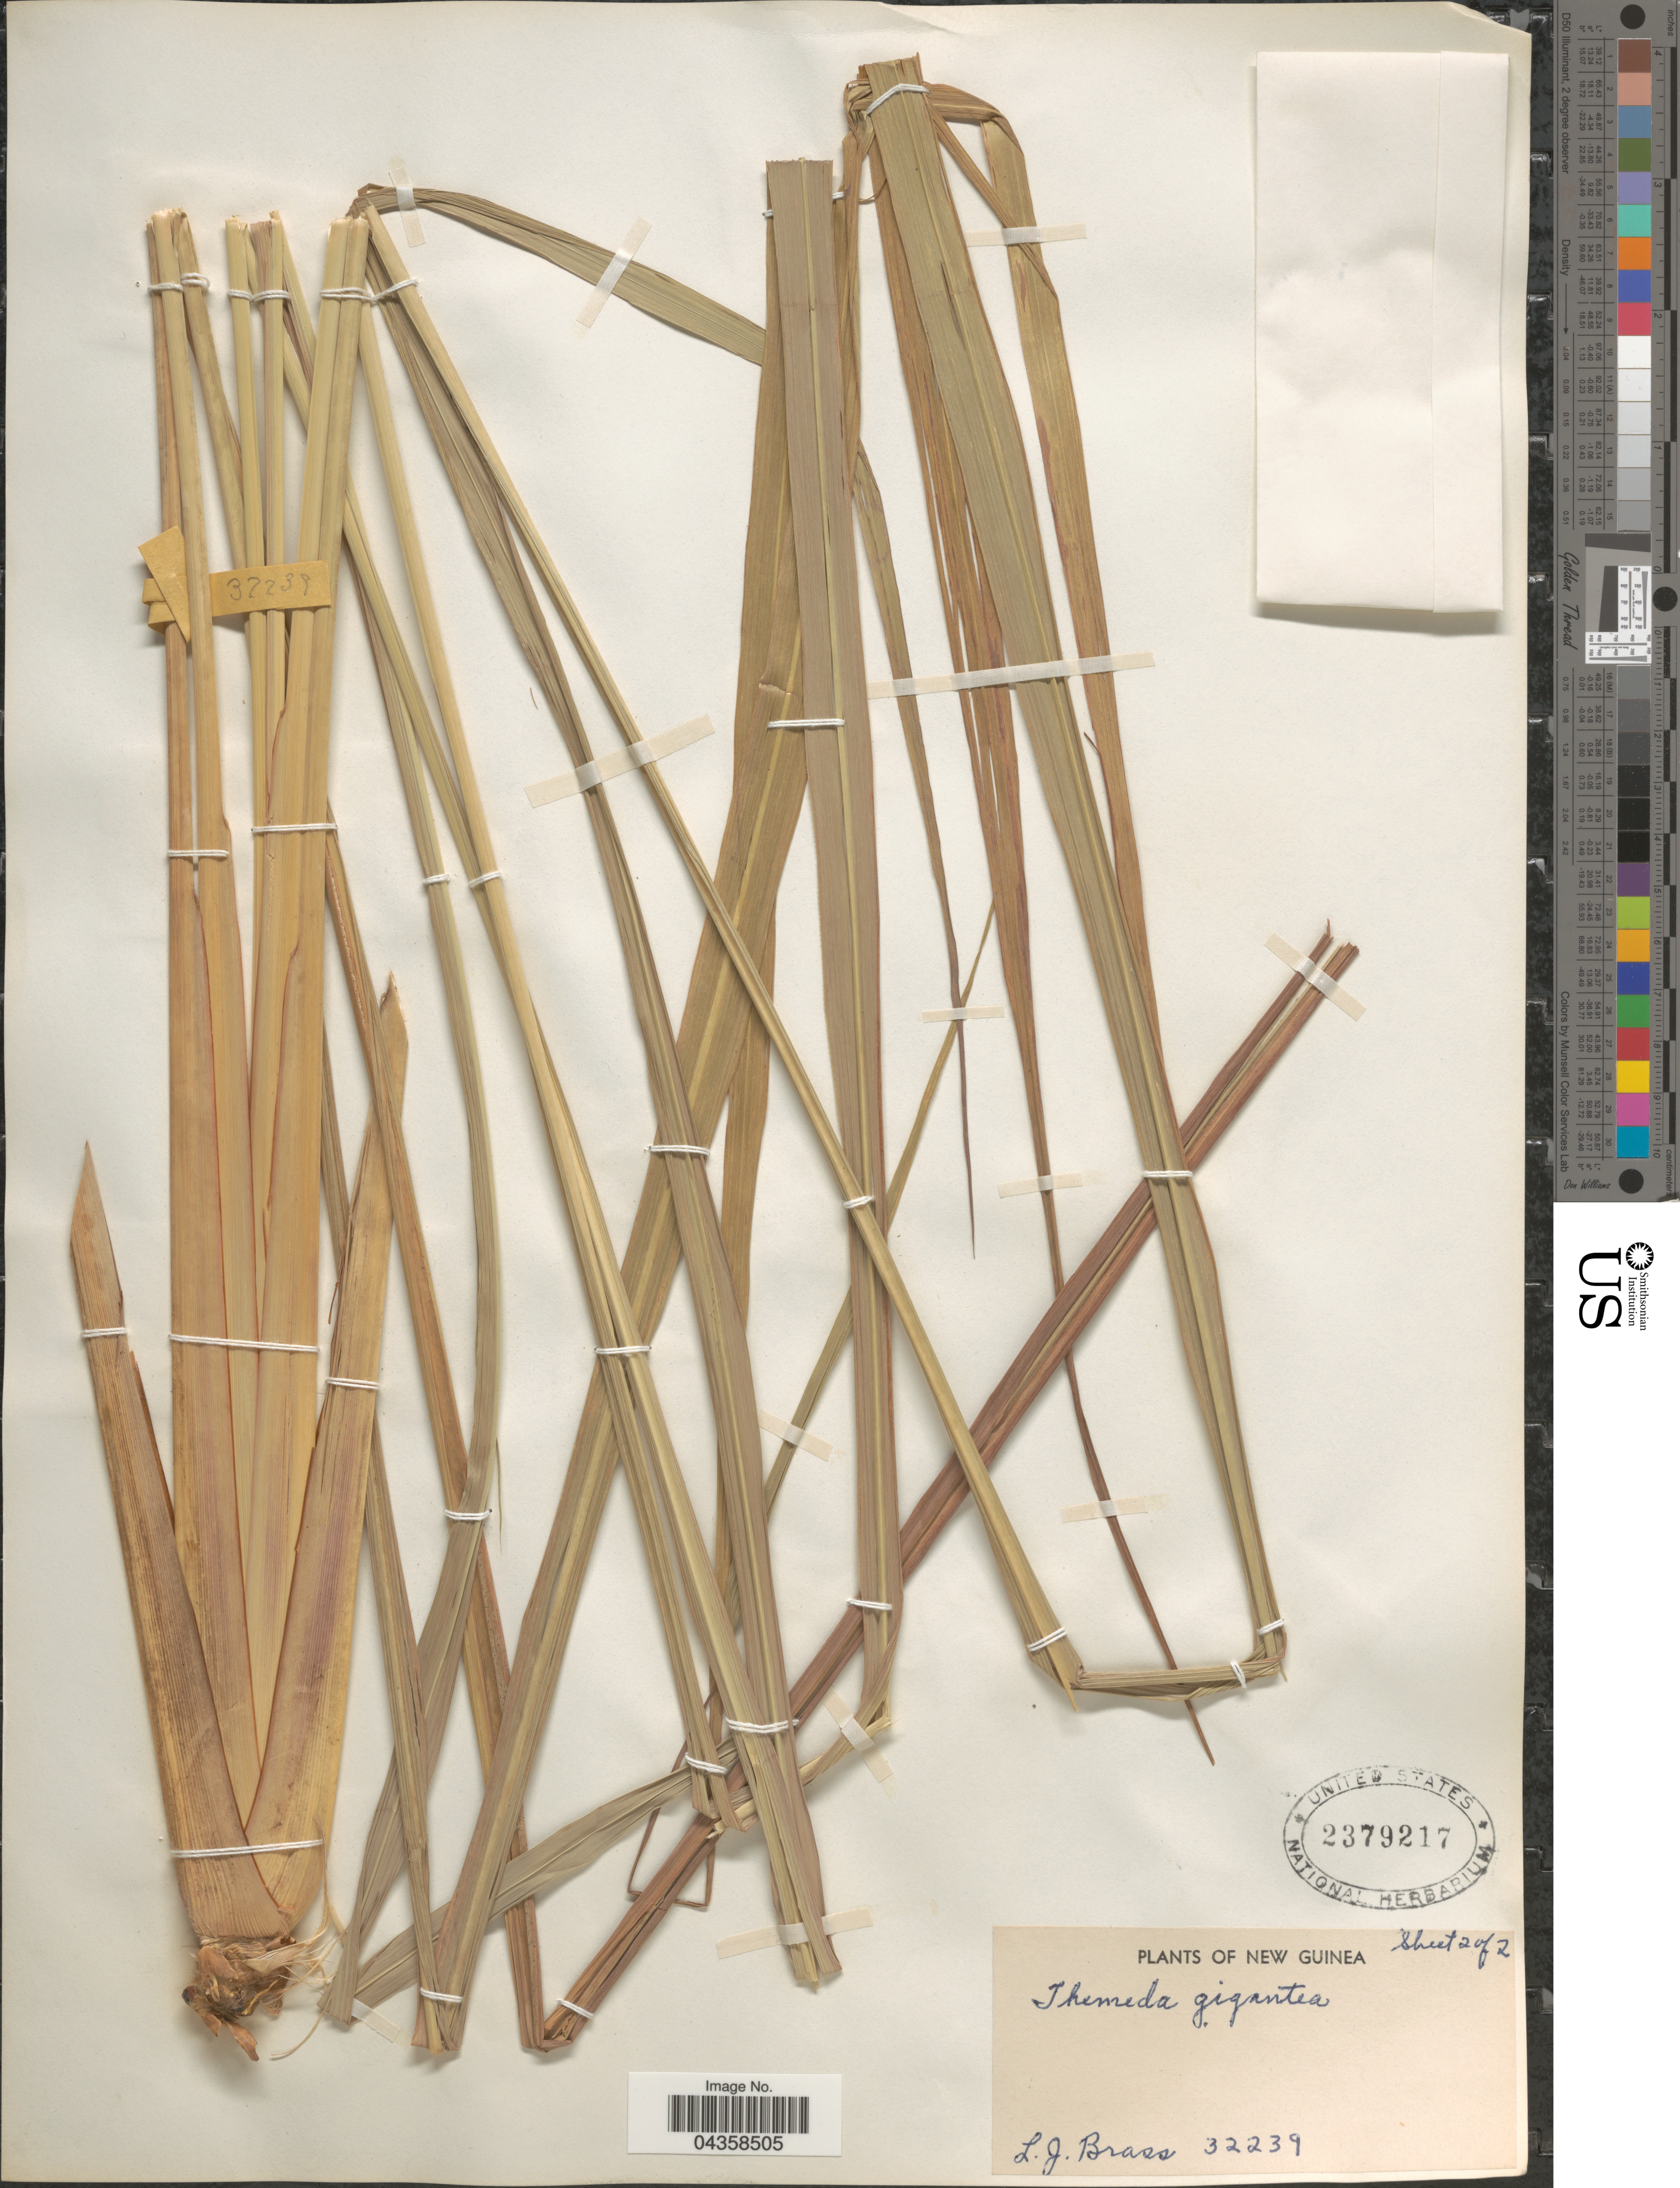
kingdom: Plantae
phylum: Tracheophyta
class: Liliopsida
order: Poales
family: Poaceae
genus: Themeda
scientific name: Themeda gigantea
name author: Hack.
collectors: L. J. Brass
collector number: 32239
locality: New Guinea.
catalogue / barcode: US 2379217